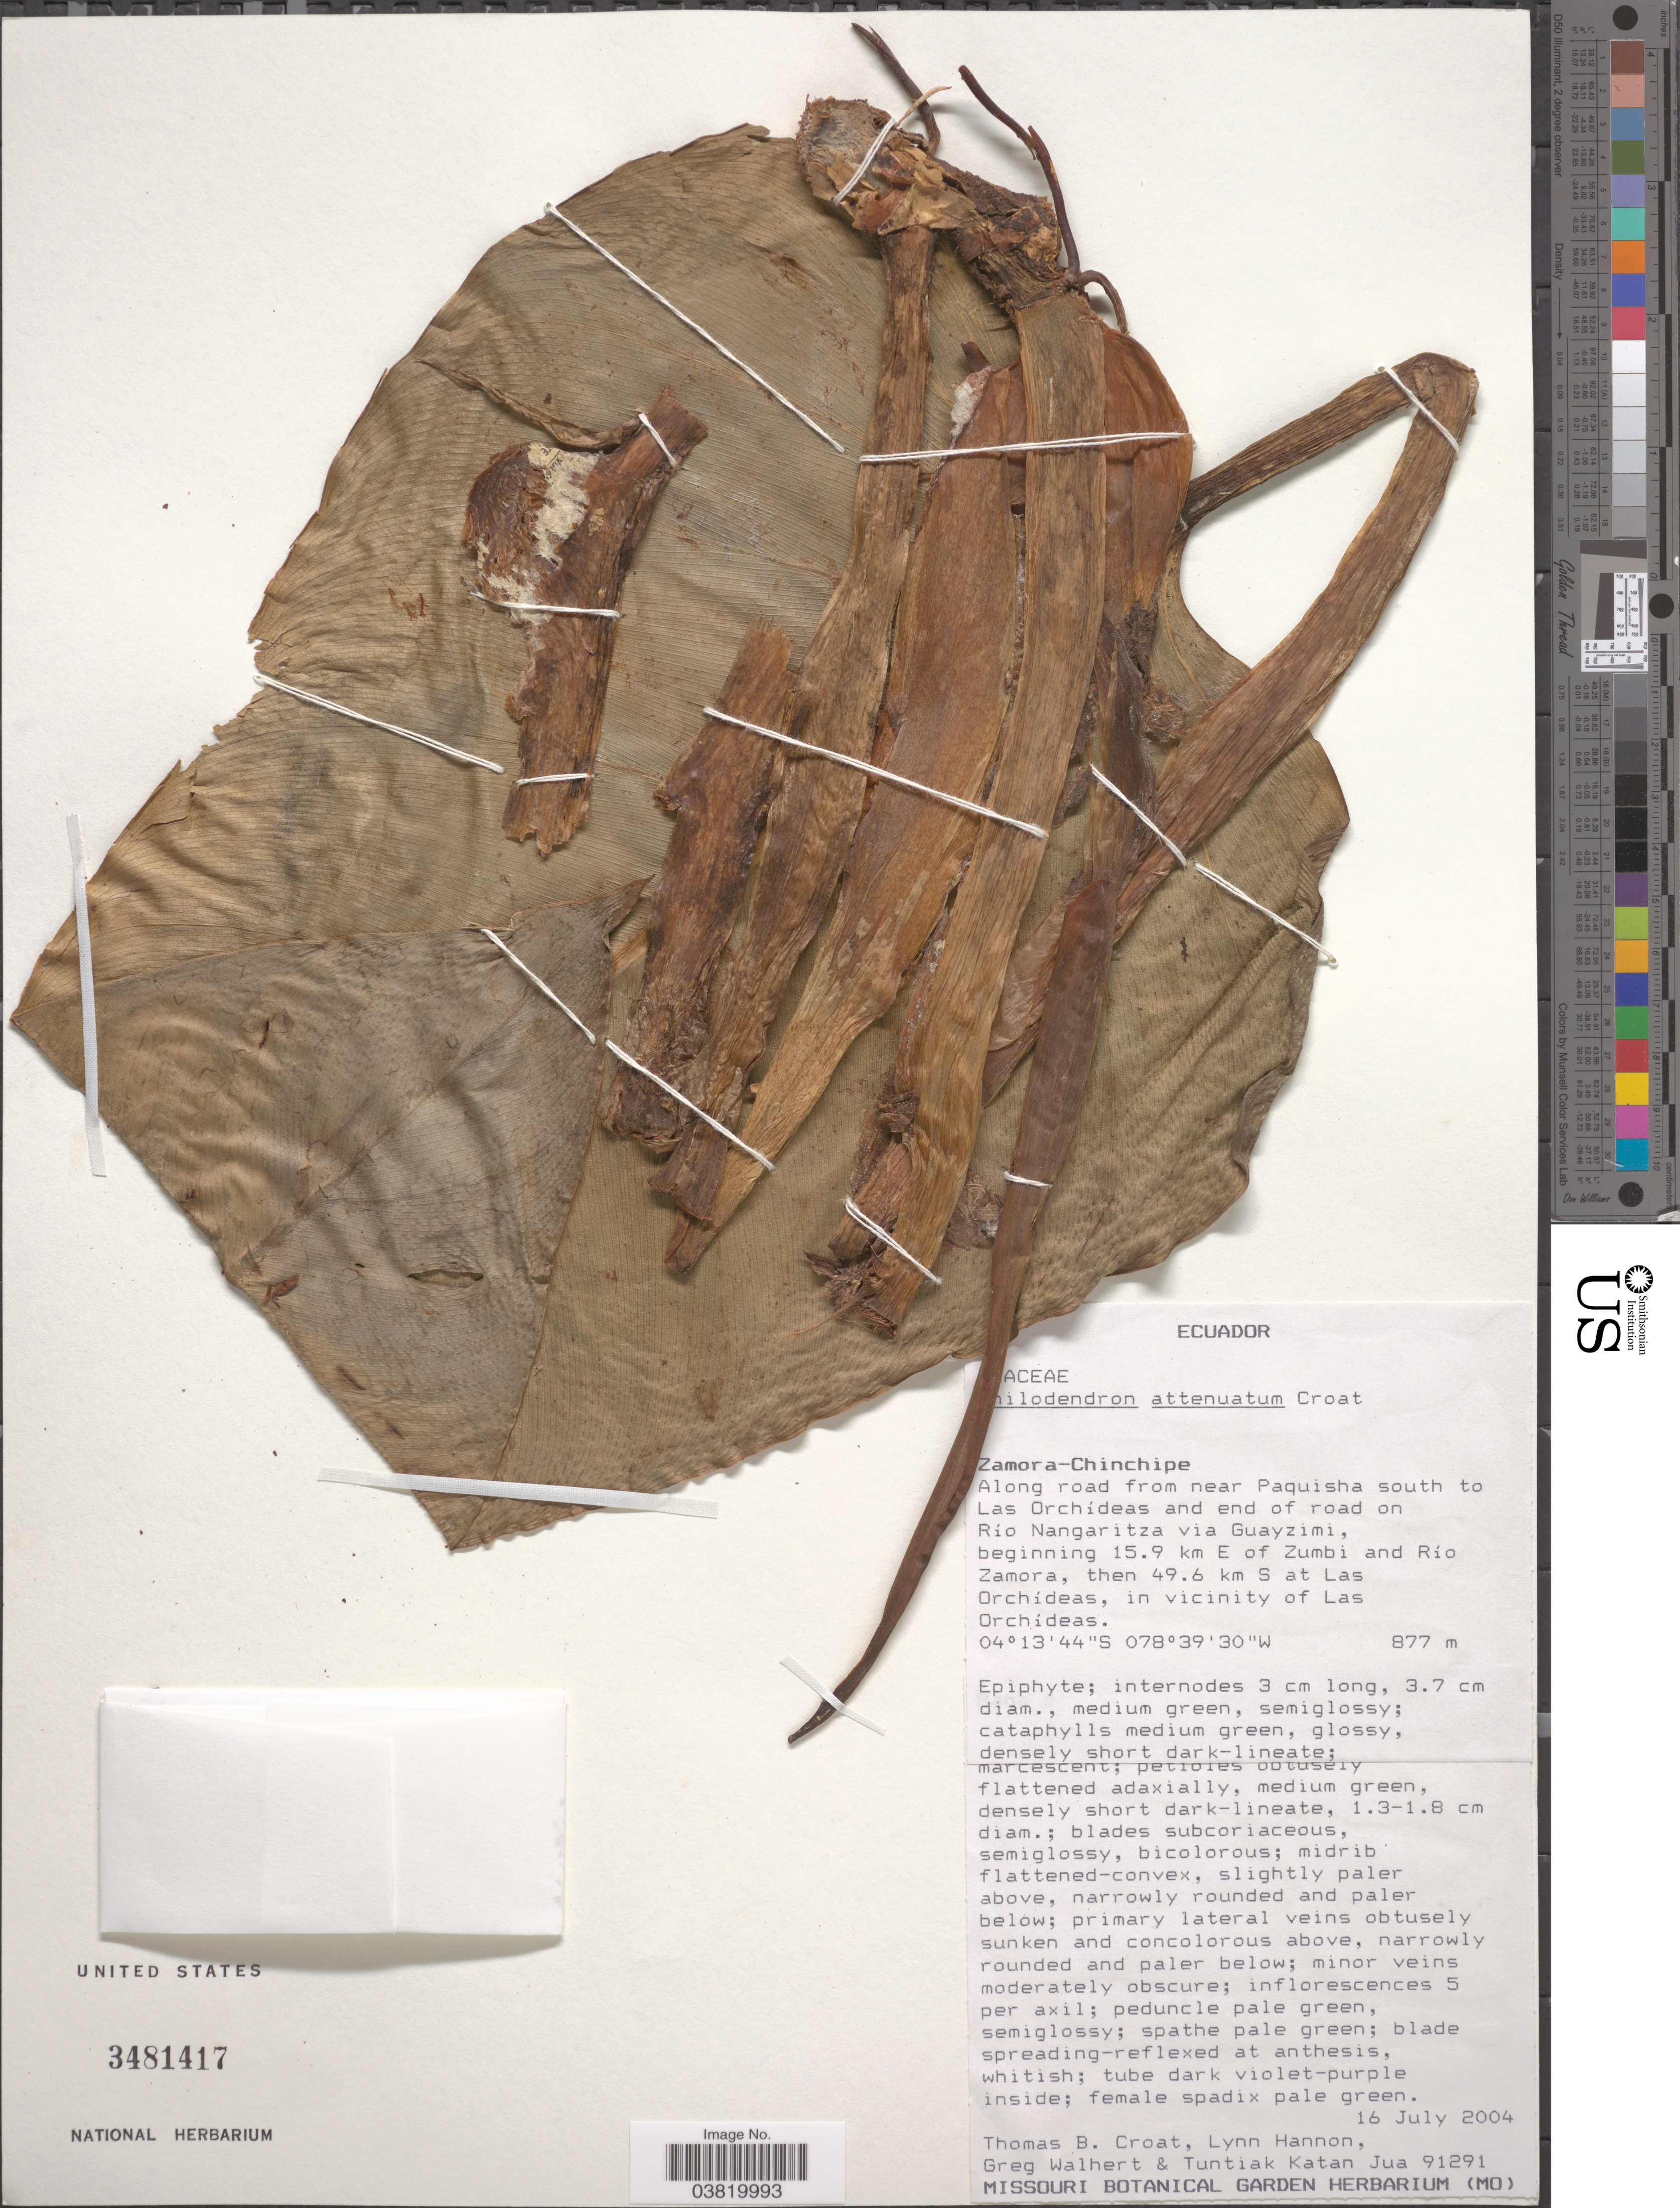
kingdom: Plantae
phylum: Tracheophyta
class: Liliopsida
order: Alismatales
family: Araceae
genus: Anthurium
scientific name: Anthurium herthae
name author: K. Krause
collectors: T. B. Croat, L. Hannon, G. Walhert & T. Katan Jua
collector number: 91291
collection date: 2004-07-16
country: Ecuador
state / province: Zamora-Chinchipe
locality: Along road from near Paquisha south to Las Orchídeas and end of road on Río Nangaritza via Guayzimi, beginning 15.9 km E of Zumbi and Río Zamora, then 49.6 km S at Las Orchídeas, in vicinity of Las Orchídeas.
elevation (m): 877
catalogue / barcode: US 3481417